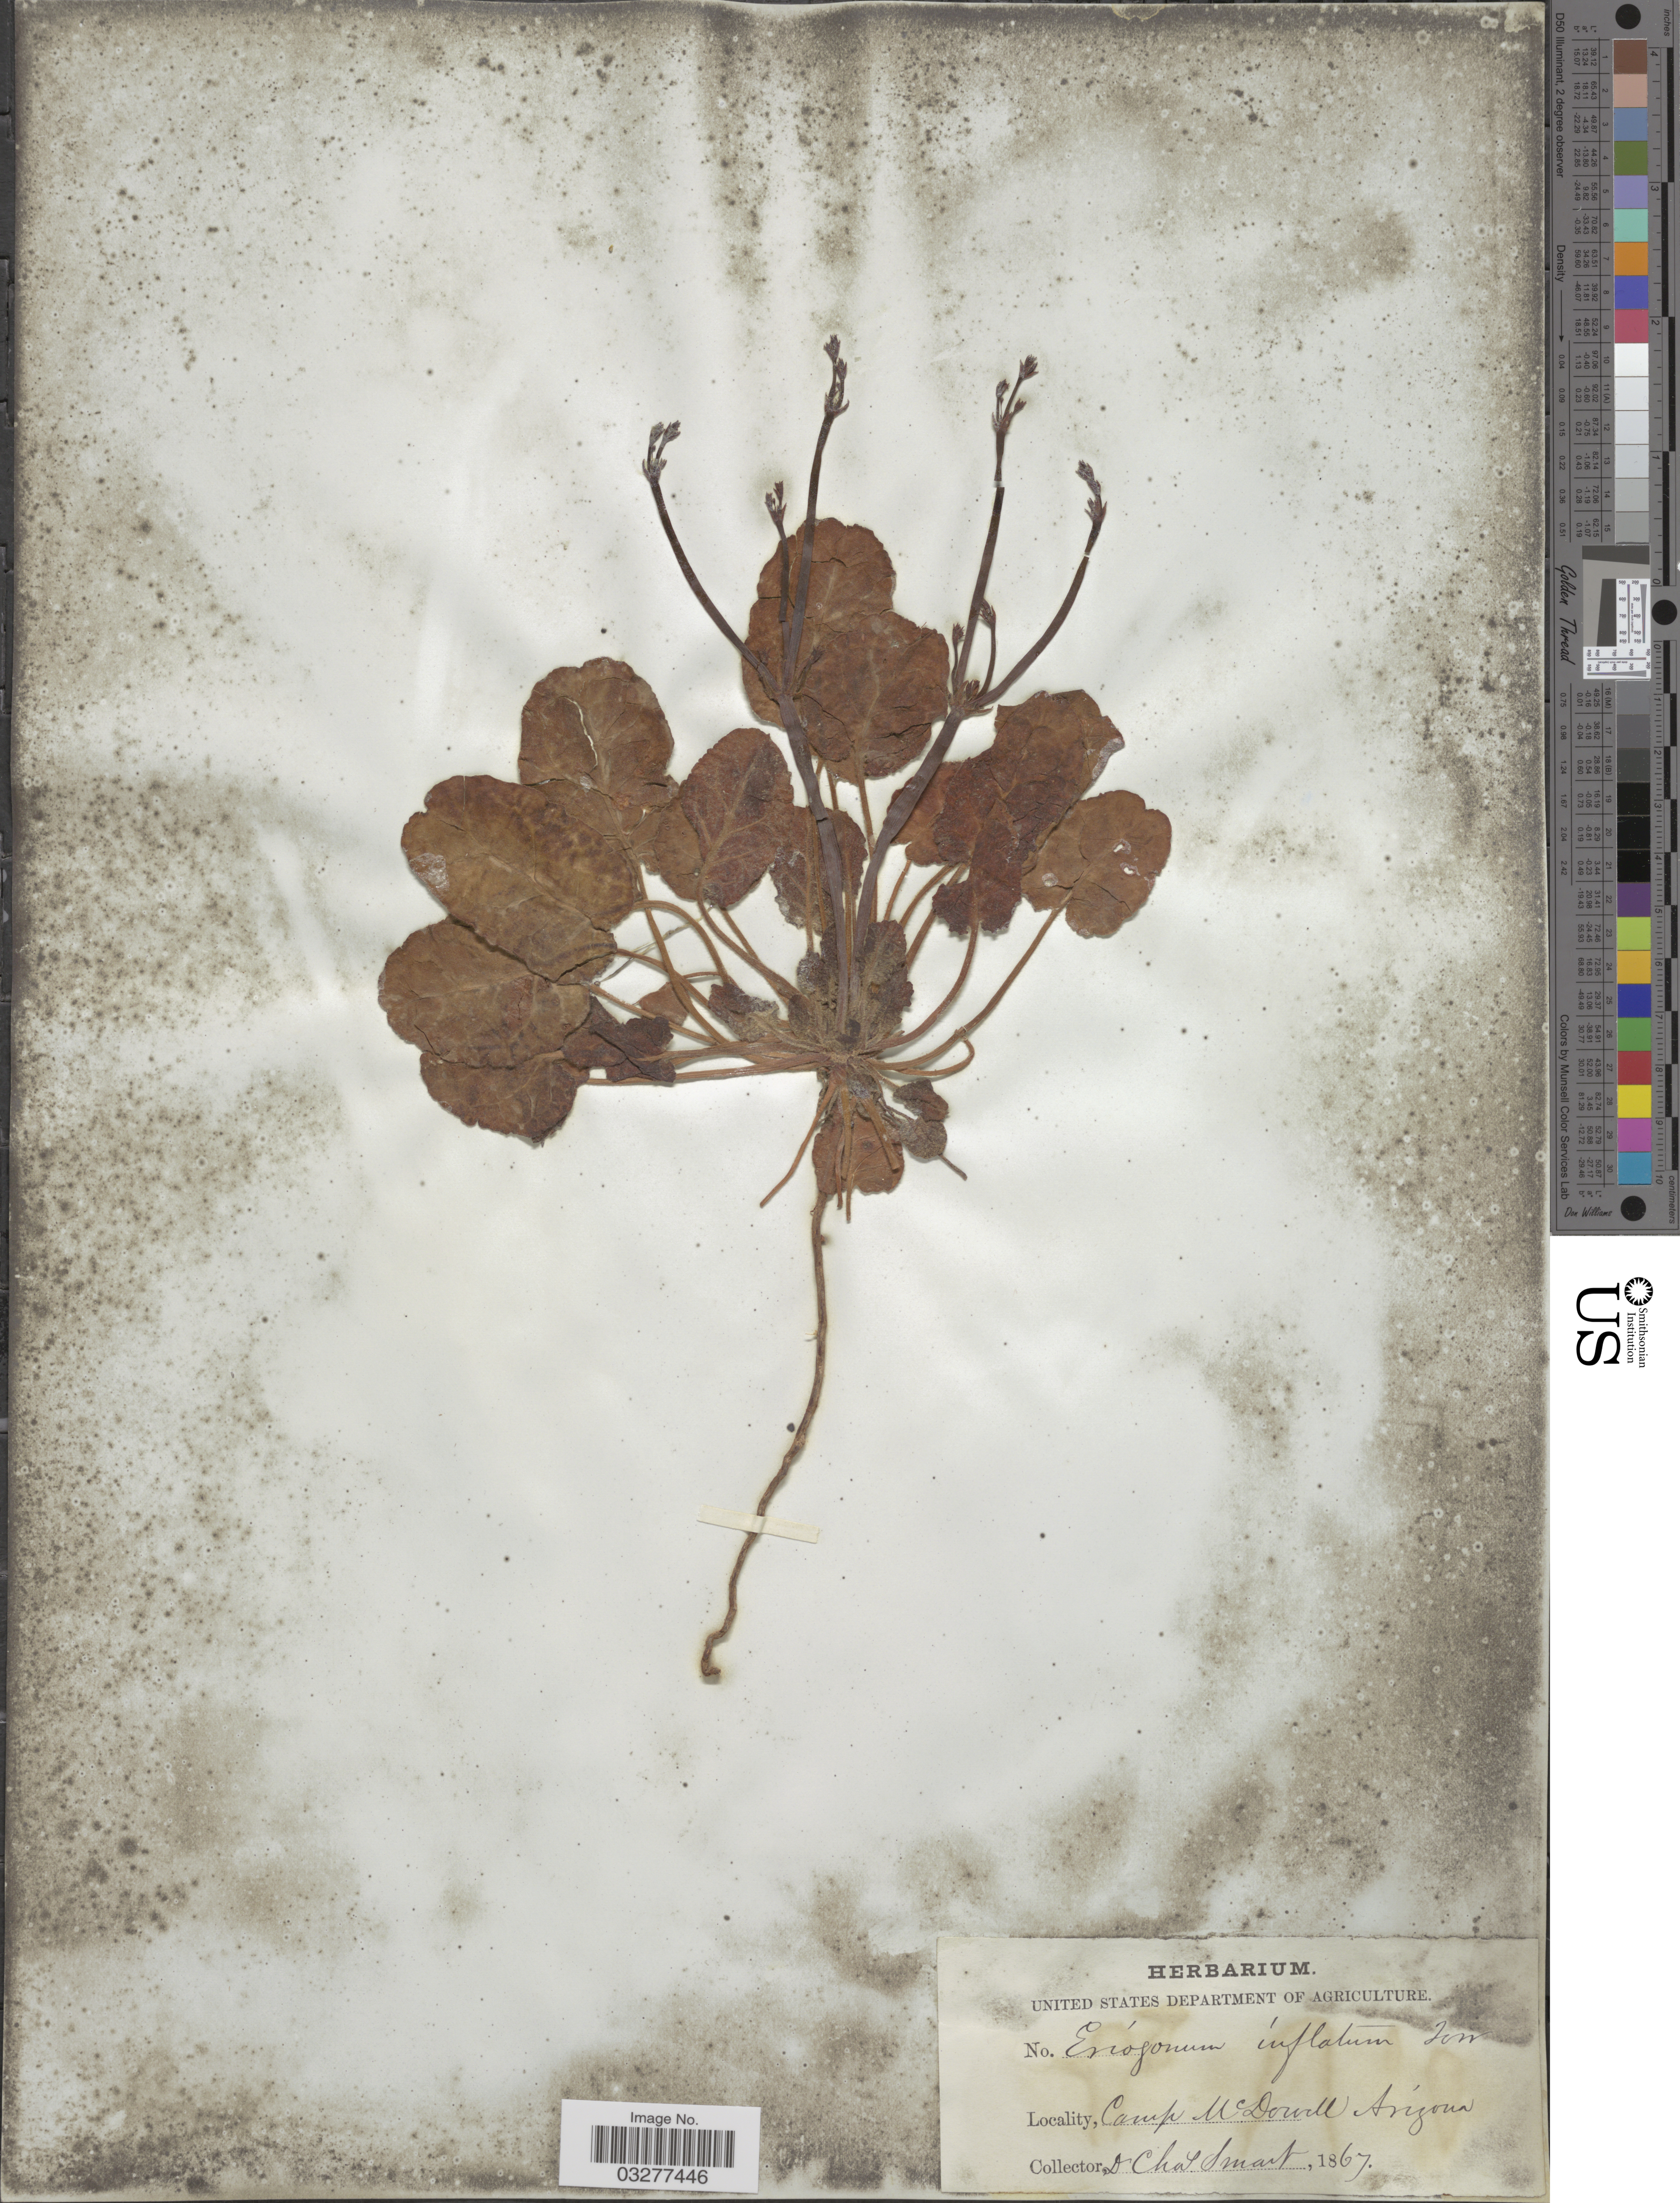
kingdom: Plantae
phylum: Tracheophyta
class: Magnoliopsida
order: Caryophyllales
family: Polygonaceae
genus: Eriogonum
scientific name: Eriogonum inflatum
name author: Torr. & Frém.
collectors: C. Smart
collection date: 1867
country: United States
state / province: Arizona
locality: Camp McDowell.